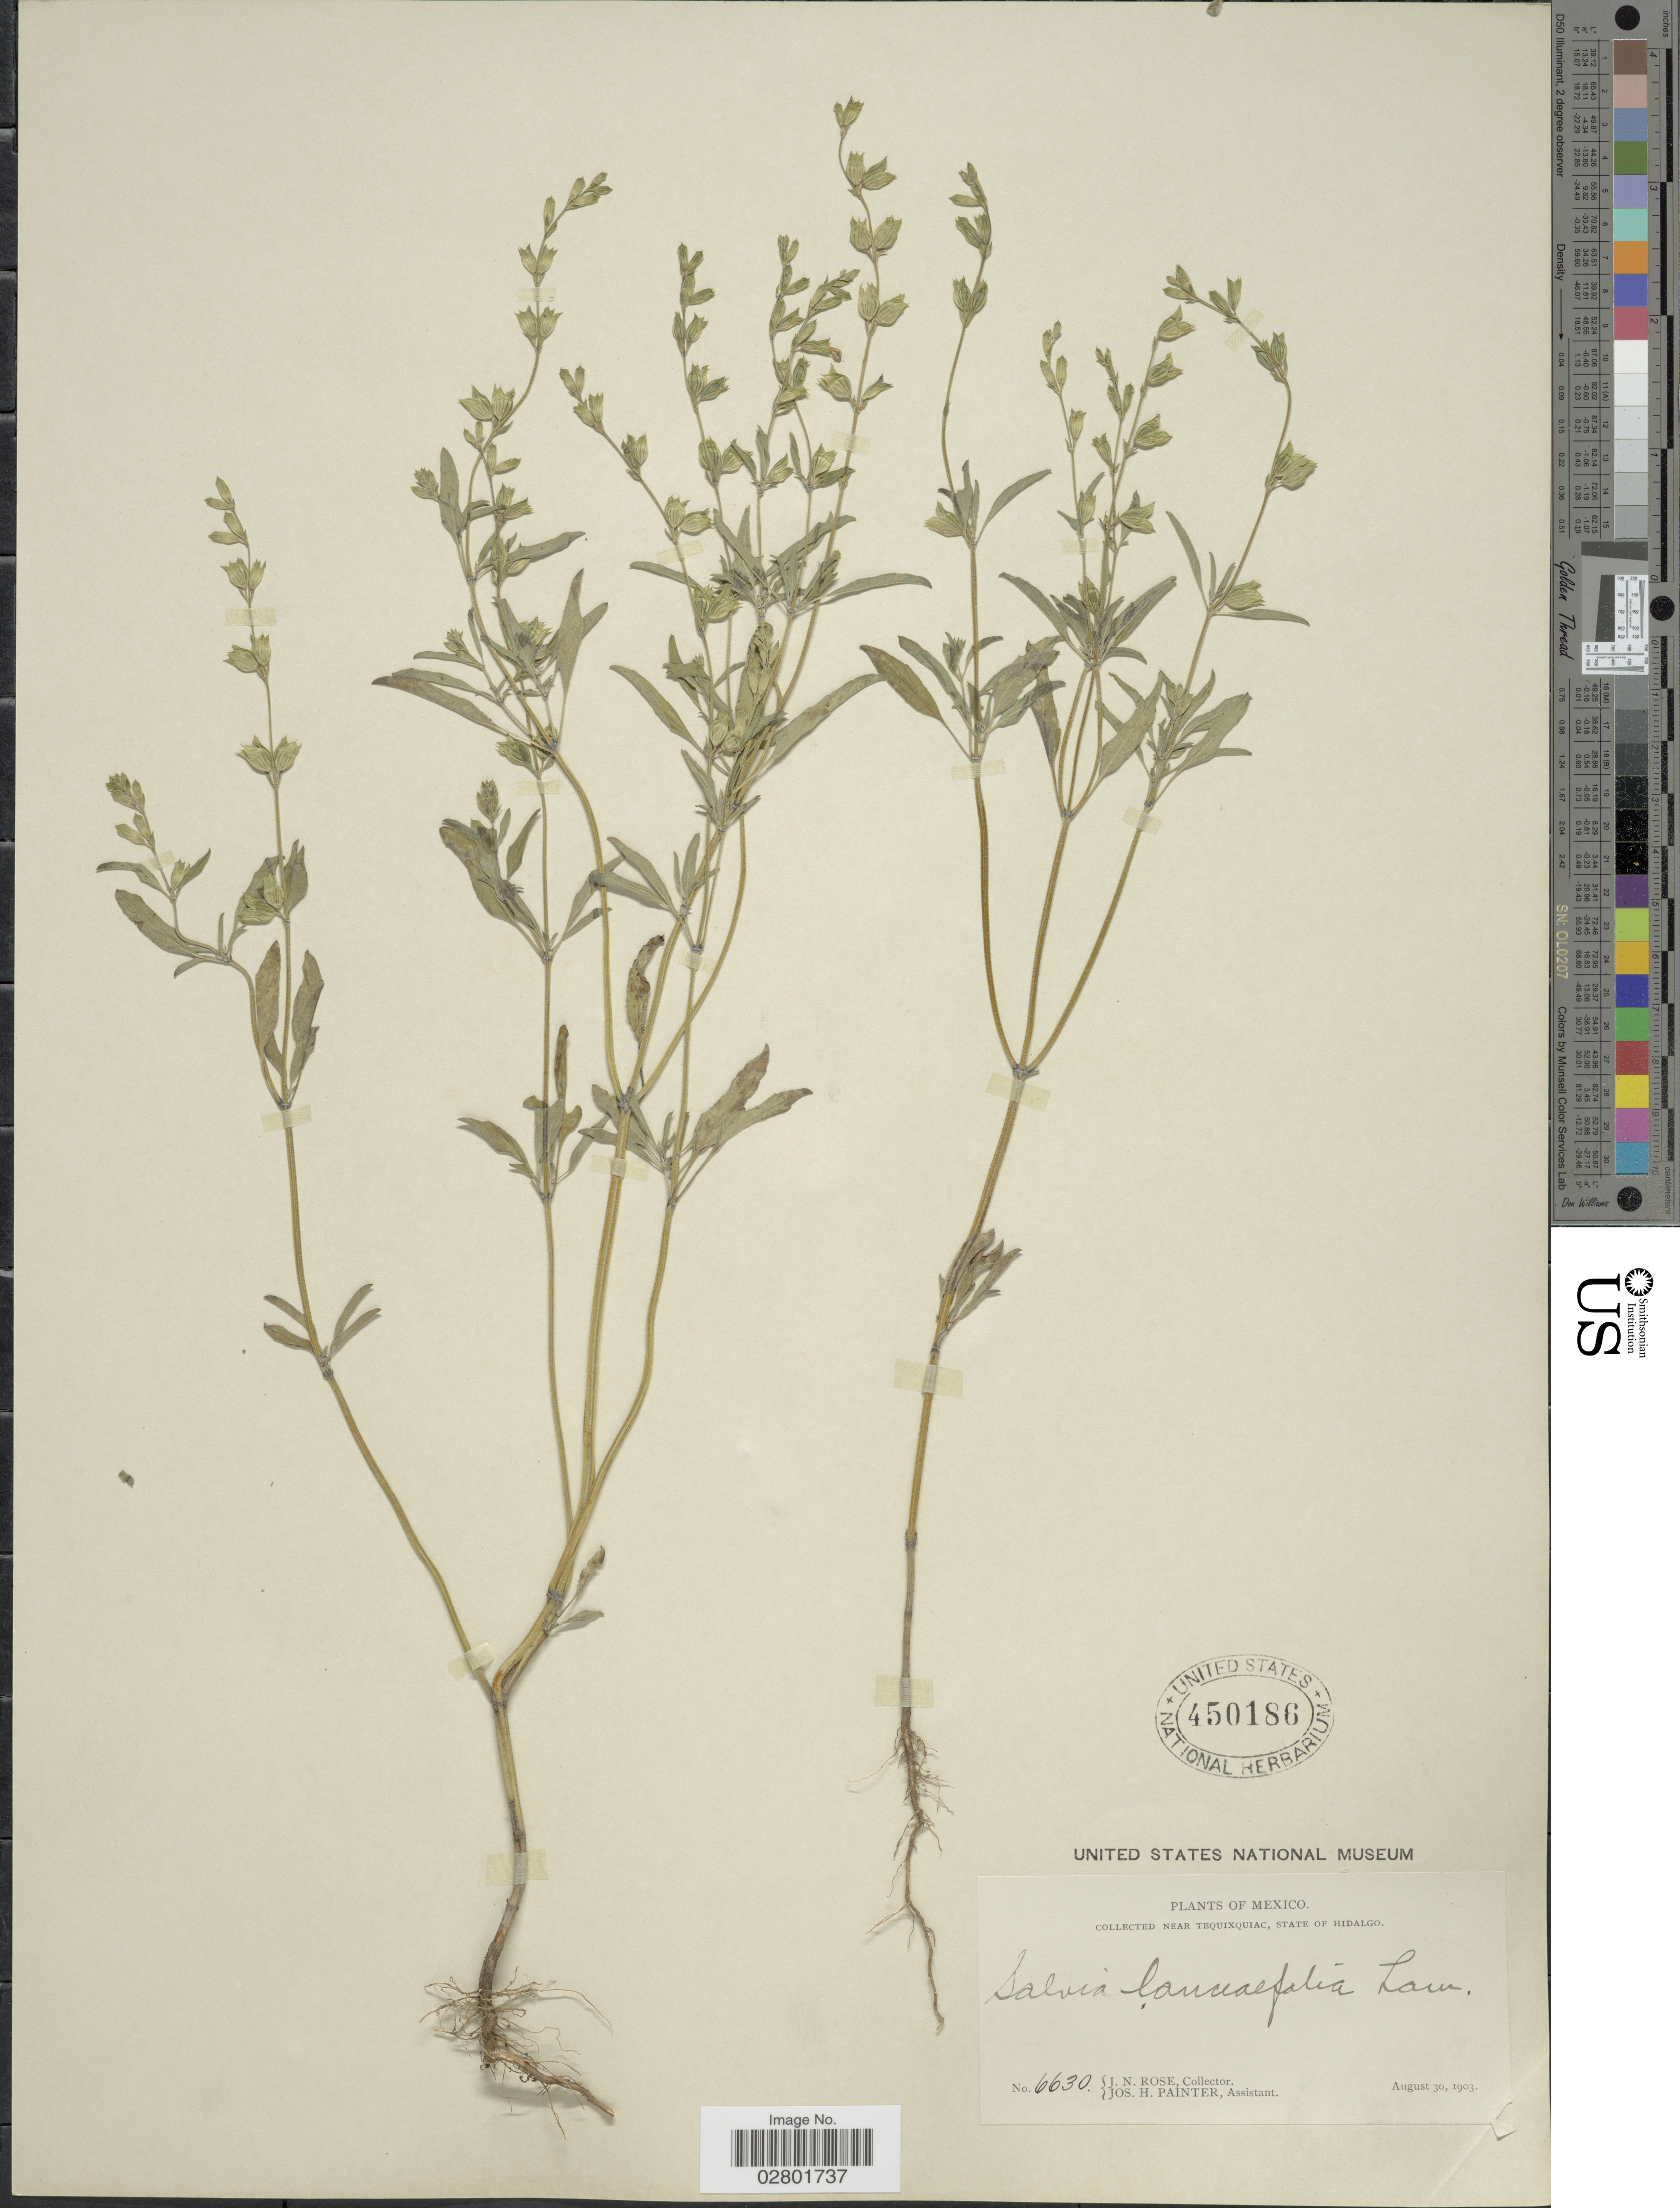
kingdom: Plantae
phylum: Tracheophyta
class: Magnoliopsida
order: Lamiales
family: Lamiaceae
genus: Salvia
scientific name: Salvia lanceaefolia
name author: Lam.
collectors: J. N. Rose & J. H. Painter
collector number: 6630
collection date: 1903-08-30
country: Mexico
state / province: Hidalgo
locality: Near Tequixquiac.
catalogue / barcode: US 450186